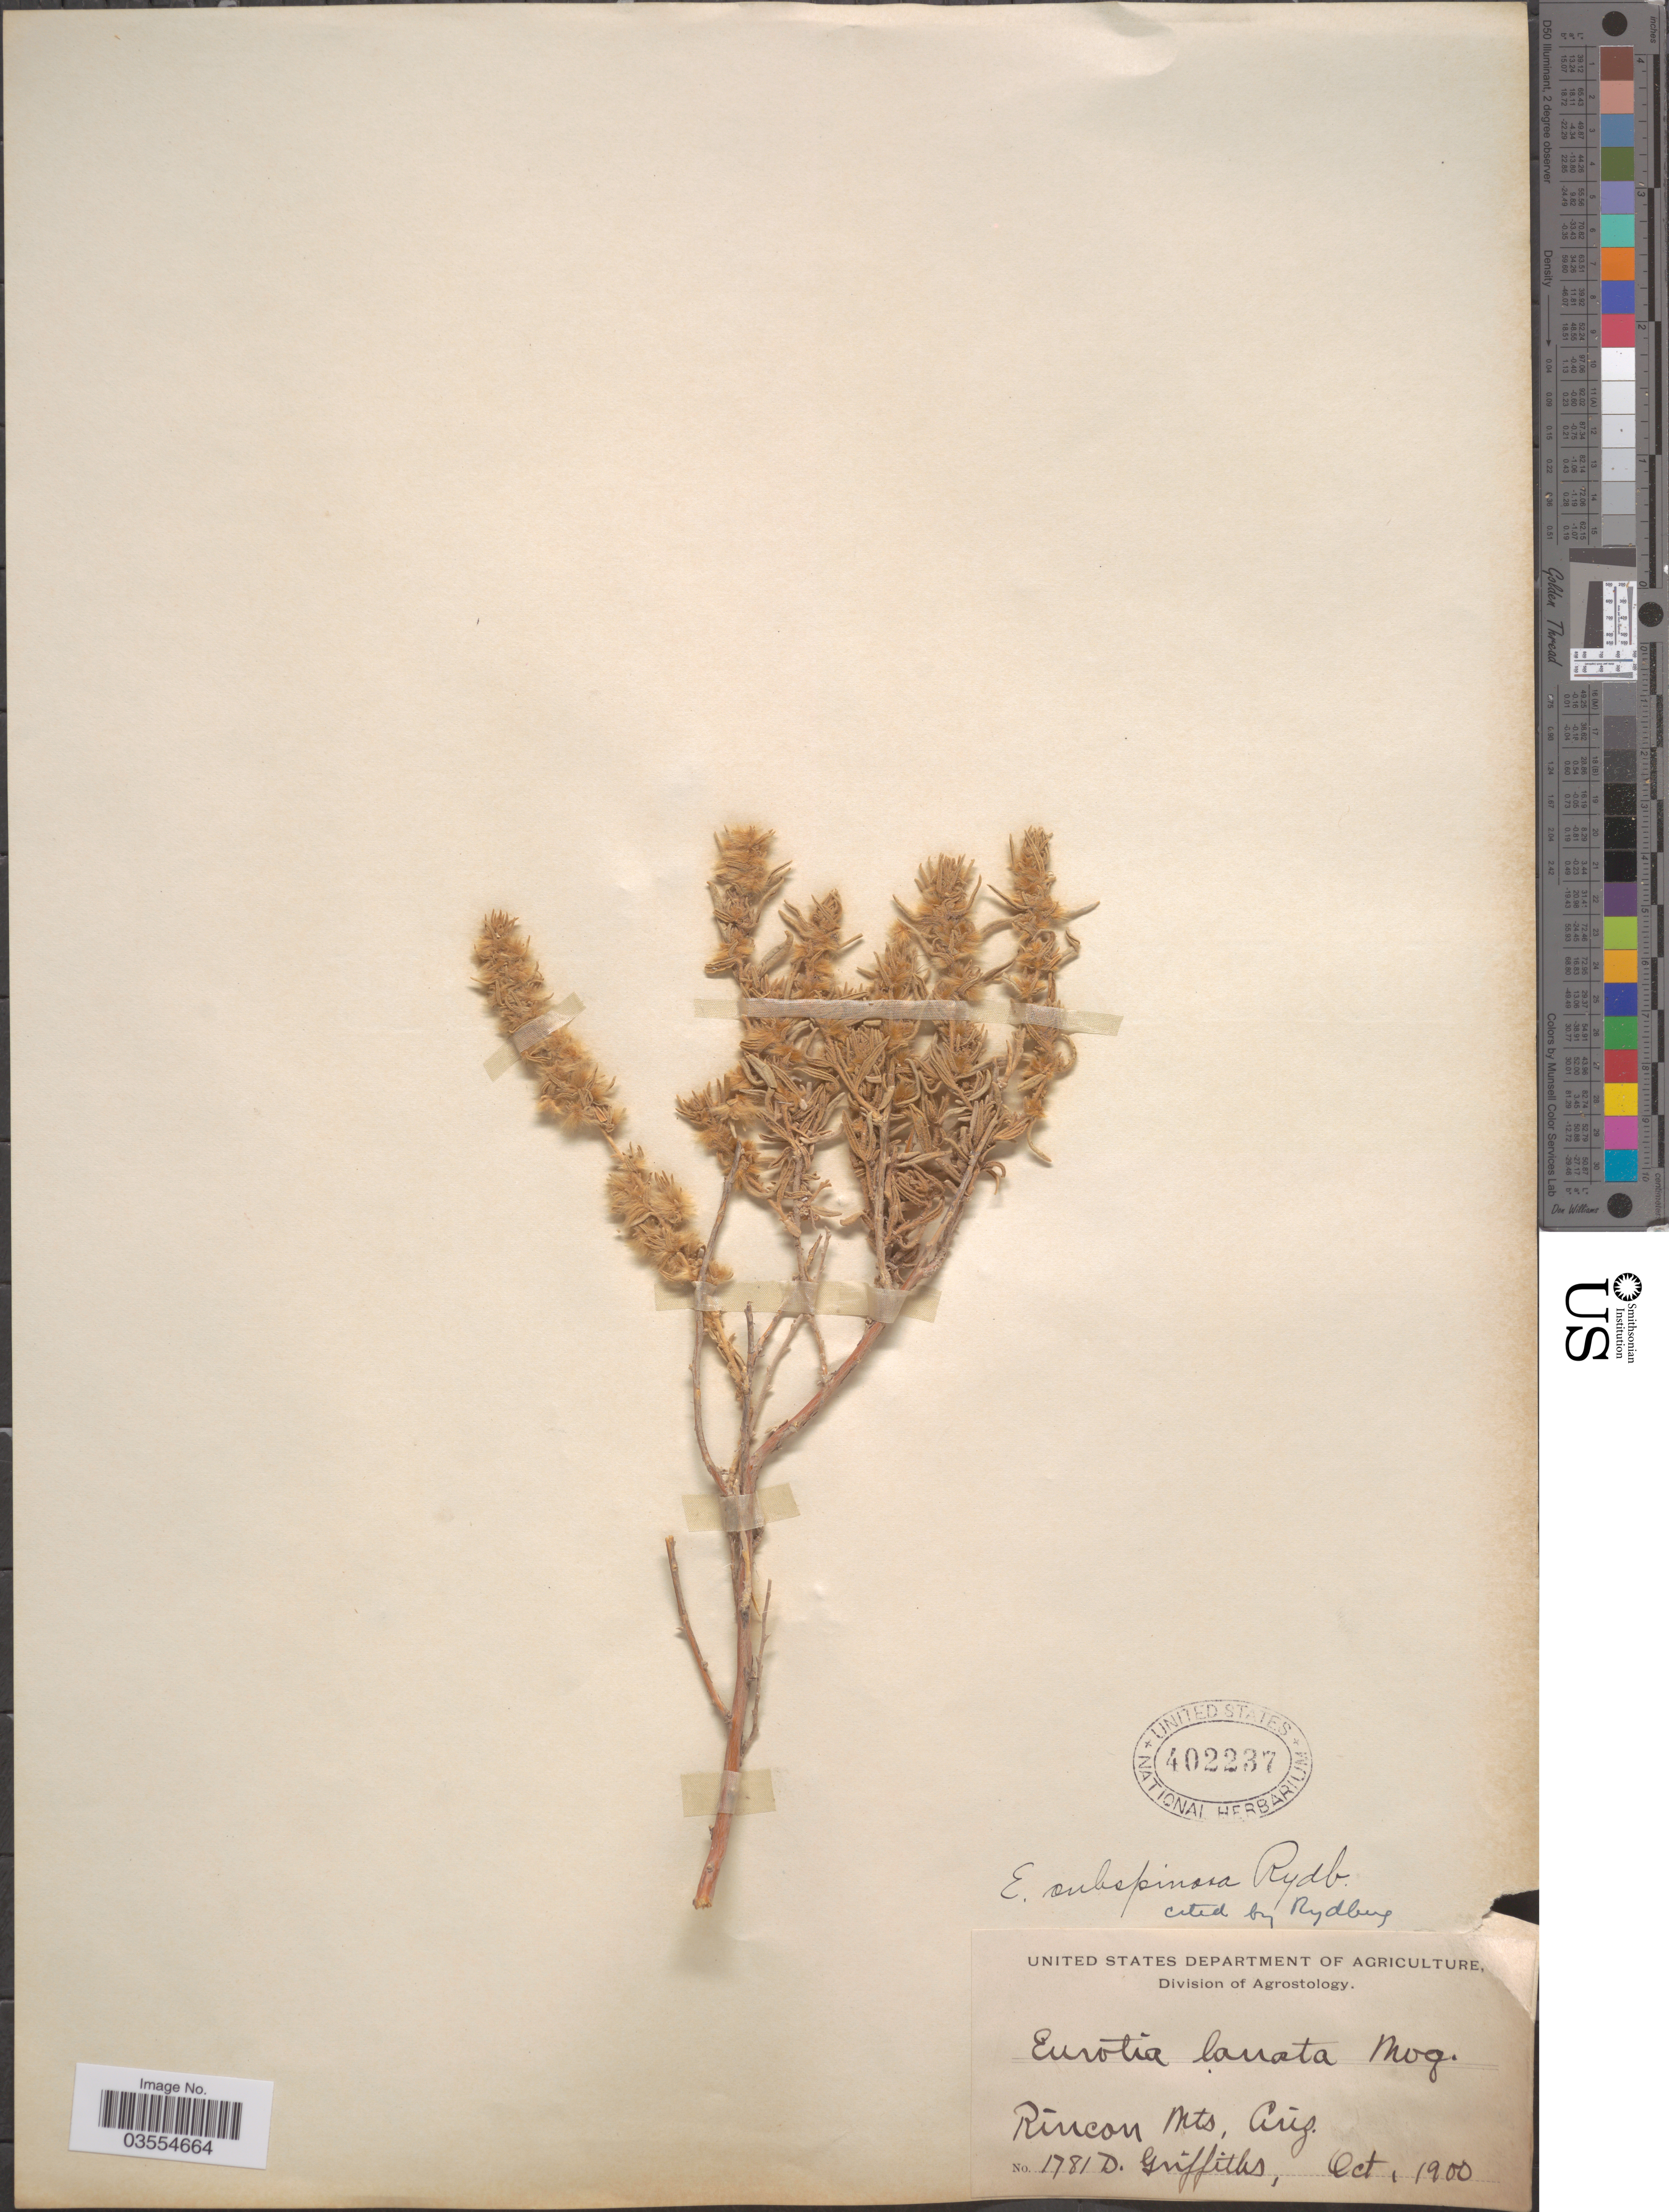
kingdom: Plantae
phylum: Tracheophyta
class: Magnoliopsida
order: Caryophyllales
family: Amaranthaceae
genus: Krascheninnikovia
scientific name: Krascheninnikovia lanata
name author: (Pursh) A. Meeuse & A.Smit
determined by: U.S. National Herbarium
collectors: D. Griffiths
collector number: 1781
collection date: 1900-10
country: United States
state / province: Arizona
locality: Rincon Mts.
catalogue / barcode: US 402237